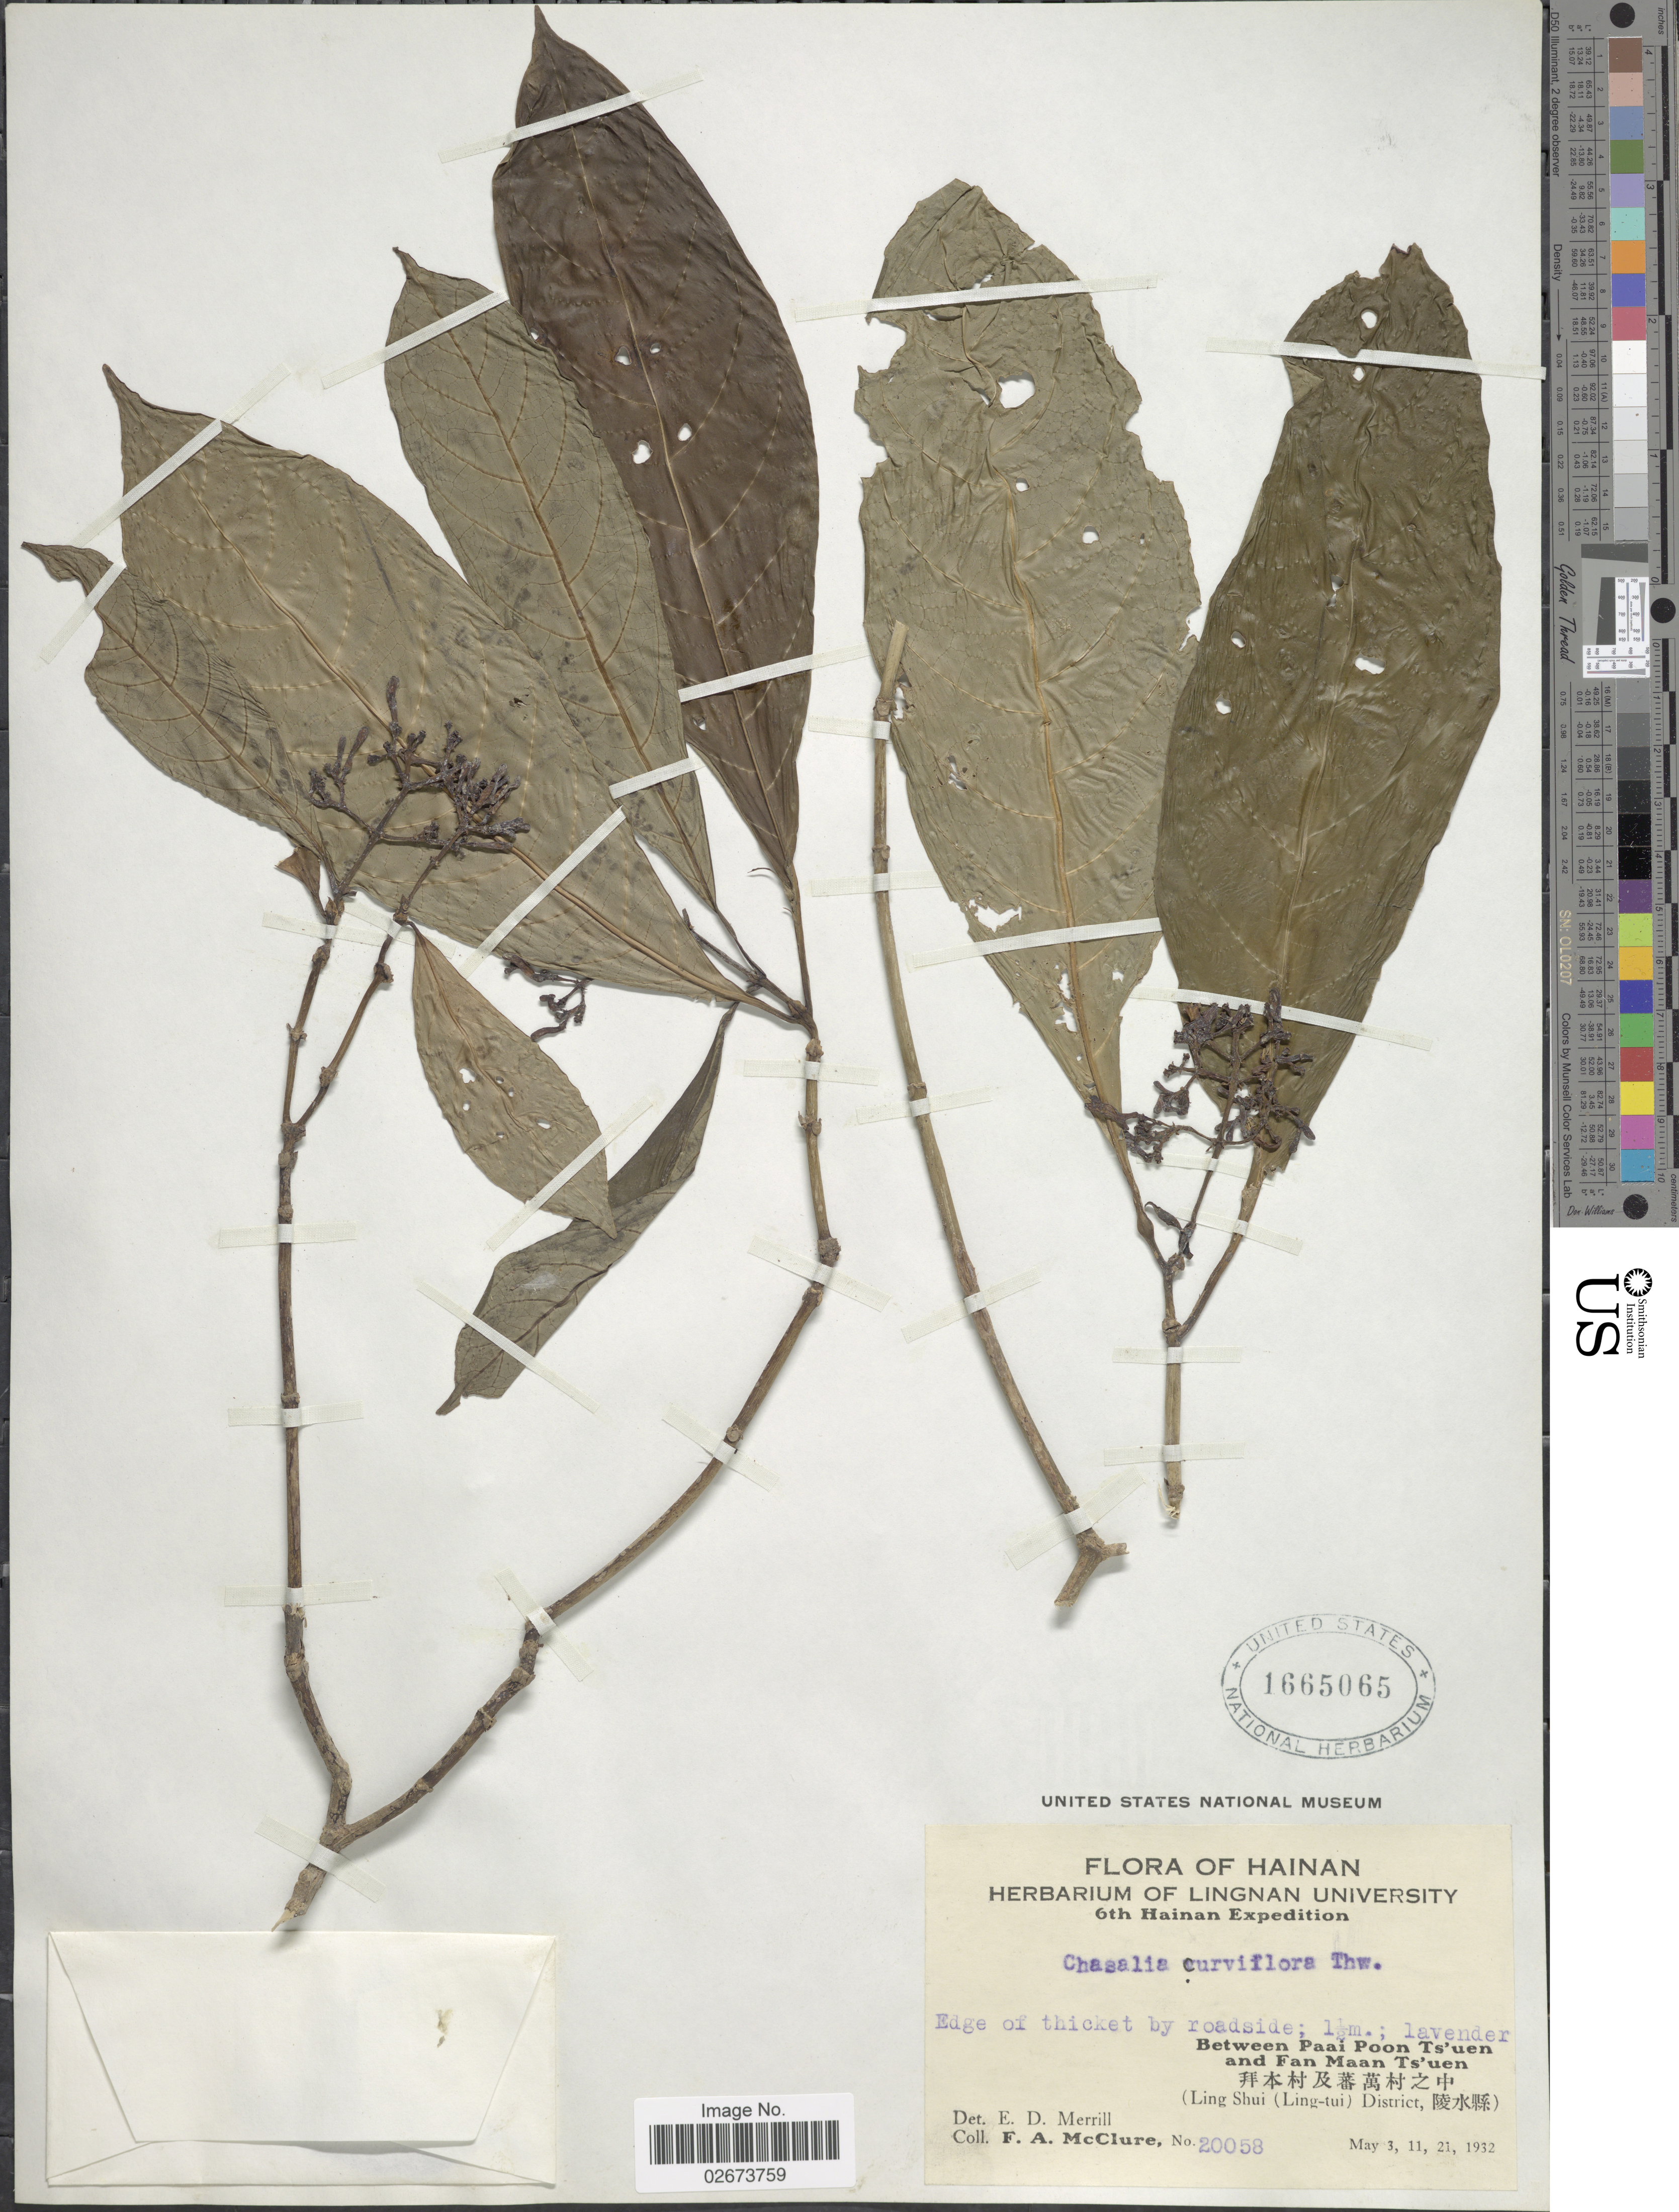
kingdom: Plantae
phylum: Tracheophyta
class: Magnoliopsida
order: Gentianales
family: Rubiaceae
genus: Chassalia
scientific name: Chassalia curviflora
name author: (Wall.) Thwaites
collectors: F. A. McClure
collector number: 20058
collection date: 1932-05-03/1932-05-21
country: China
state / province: Hainan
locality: Edge of thicket by roadside, between Paai Poon Ts'uen and Fan Maan Ts'uen (Ling Shui (Ling-tui) District).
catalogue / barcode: US 1665065